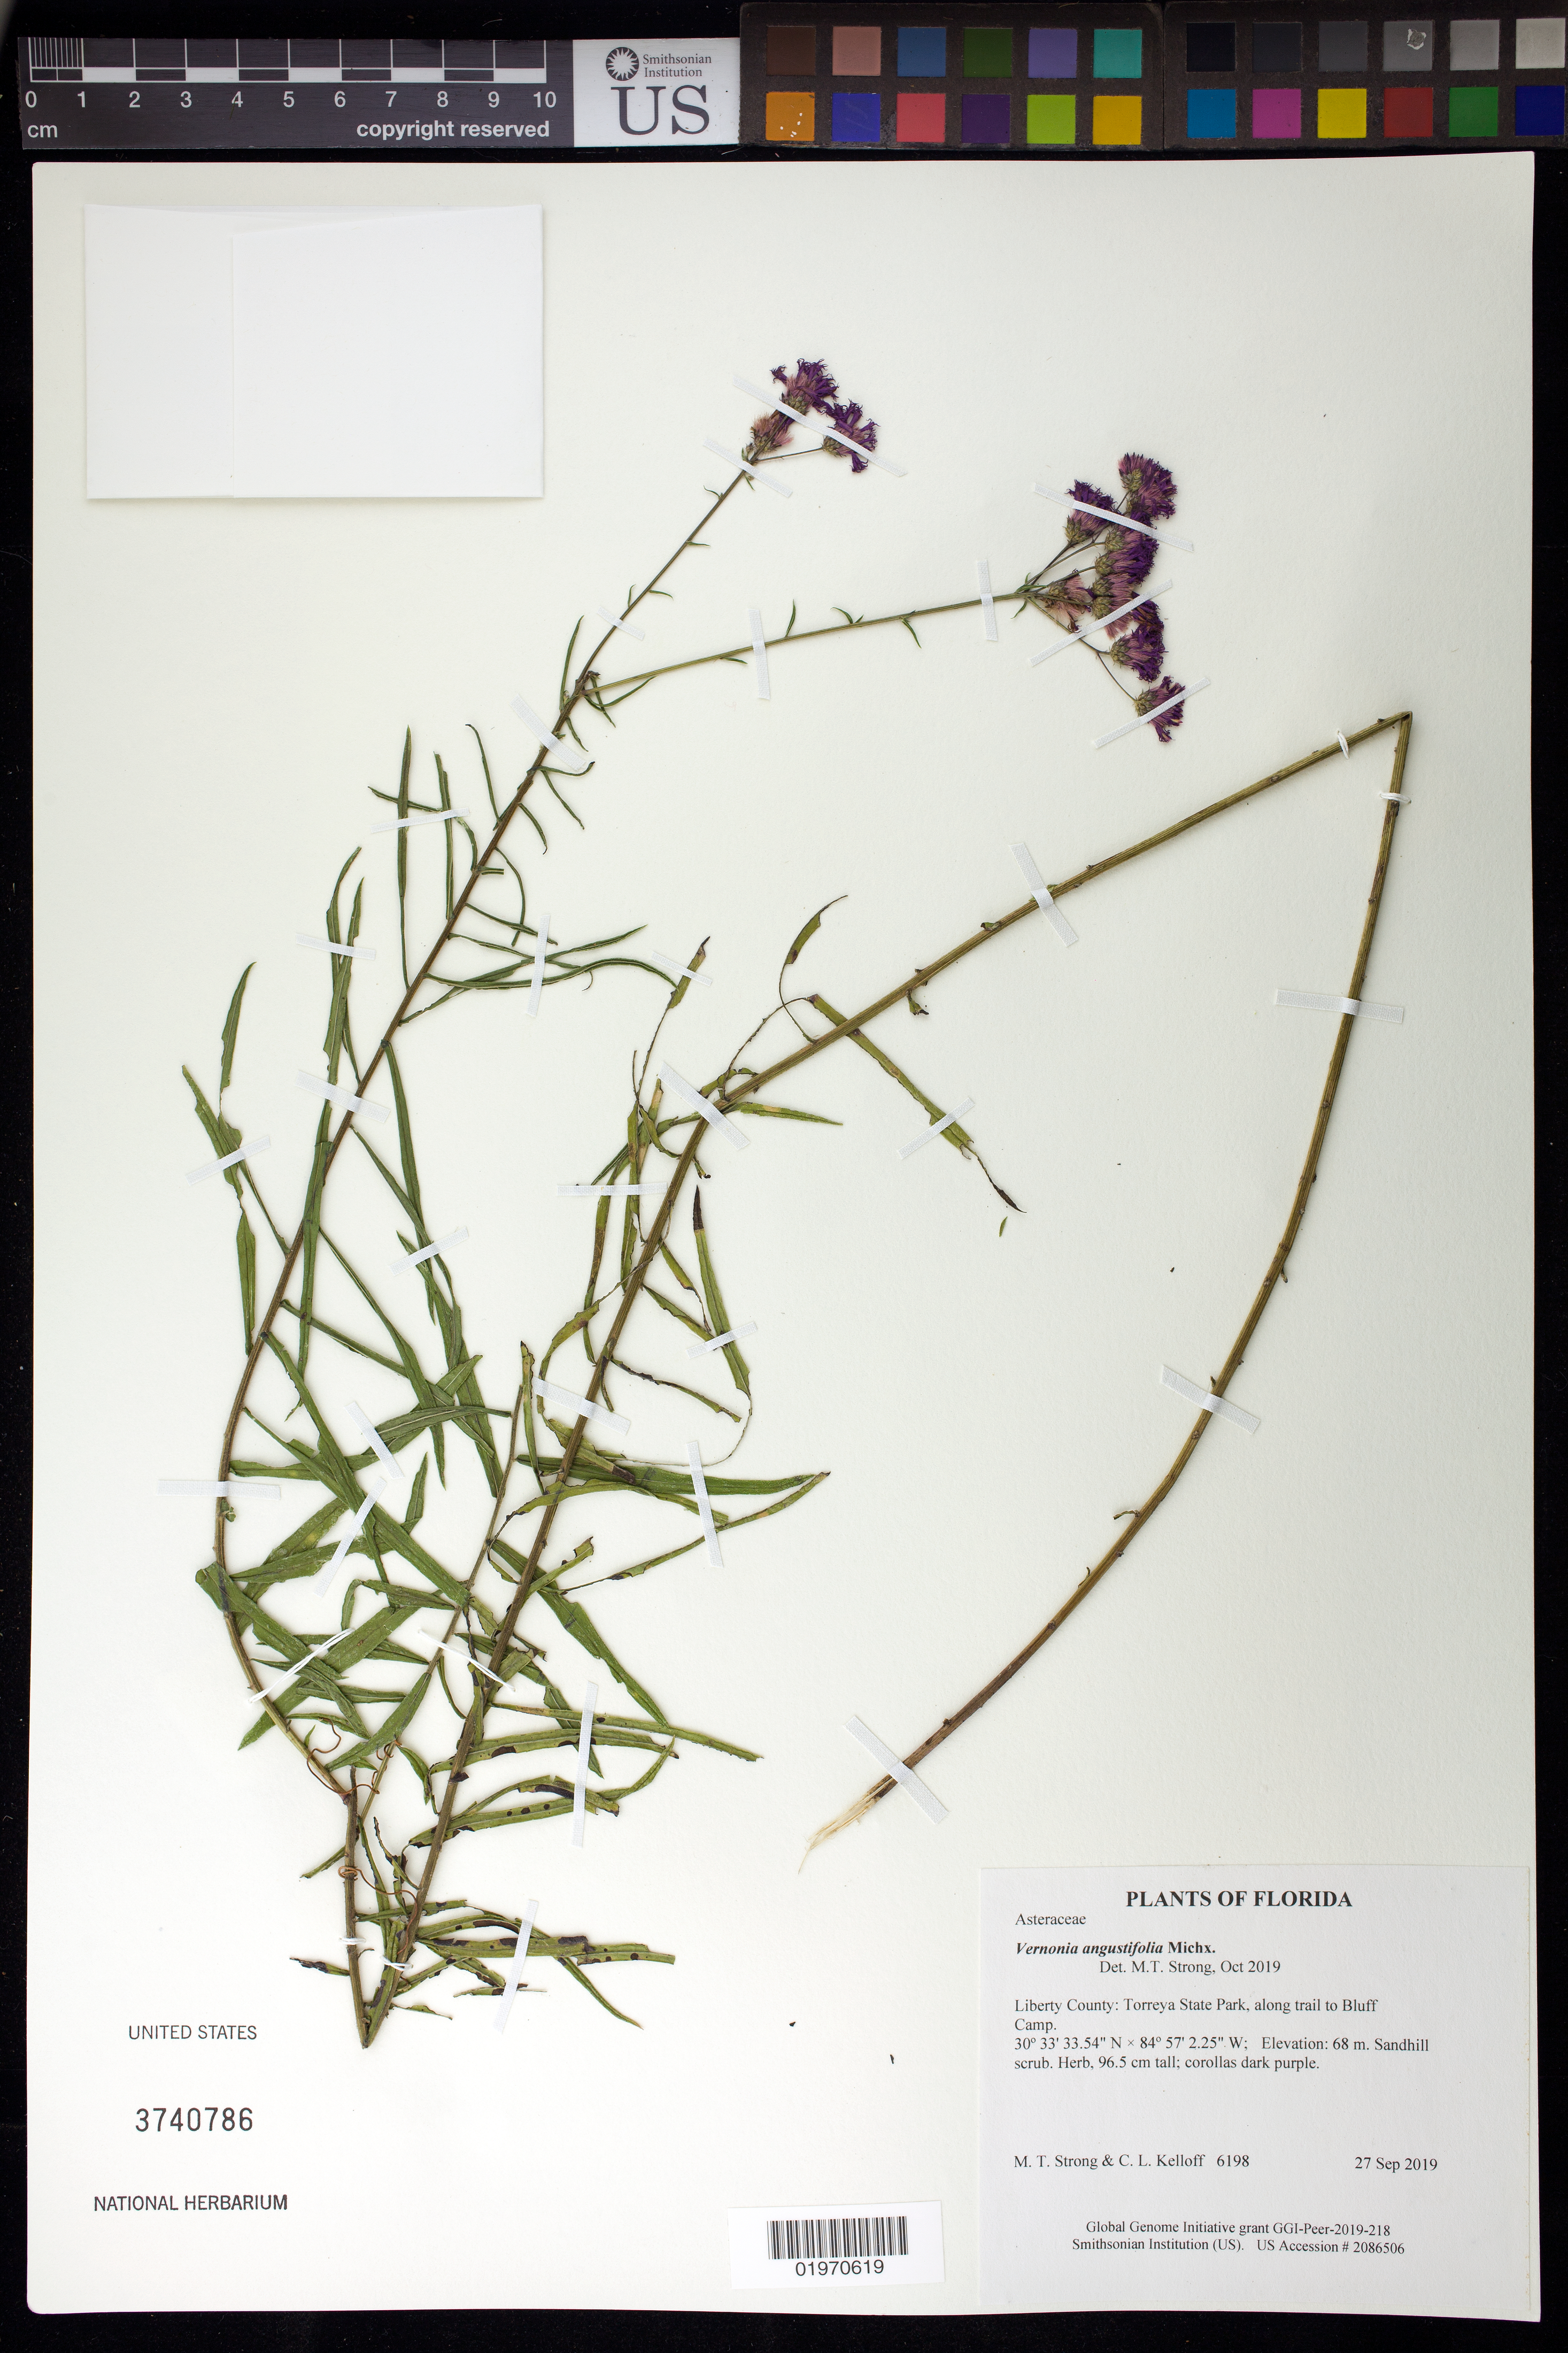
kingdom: Plantae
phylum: Tracheophyta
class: Magnoliopsida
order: Asterales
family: Asteraceae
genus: Vernonia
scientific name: Vernonia angustifolia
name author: Michx.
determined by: Strong, Mark T., (BOT), Smithsonian Institution - National Museum of Natural History (UNITED STATES)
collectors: M. T. Strong & C. L. Kelloff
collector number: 6198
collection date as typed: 27 Sep 2019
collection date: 2019-09-27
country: United States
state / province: Florida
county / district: Liberty County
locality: Torreya State Park, along trail to Bluff Camp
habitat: Sandhill scrub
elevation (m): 68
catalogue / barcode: US 3740786